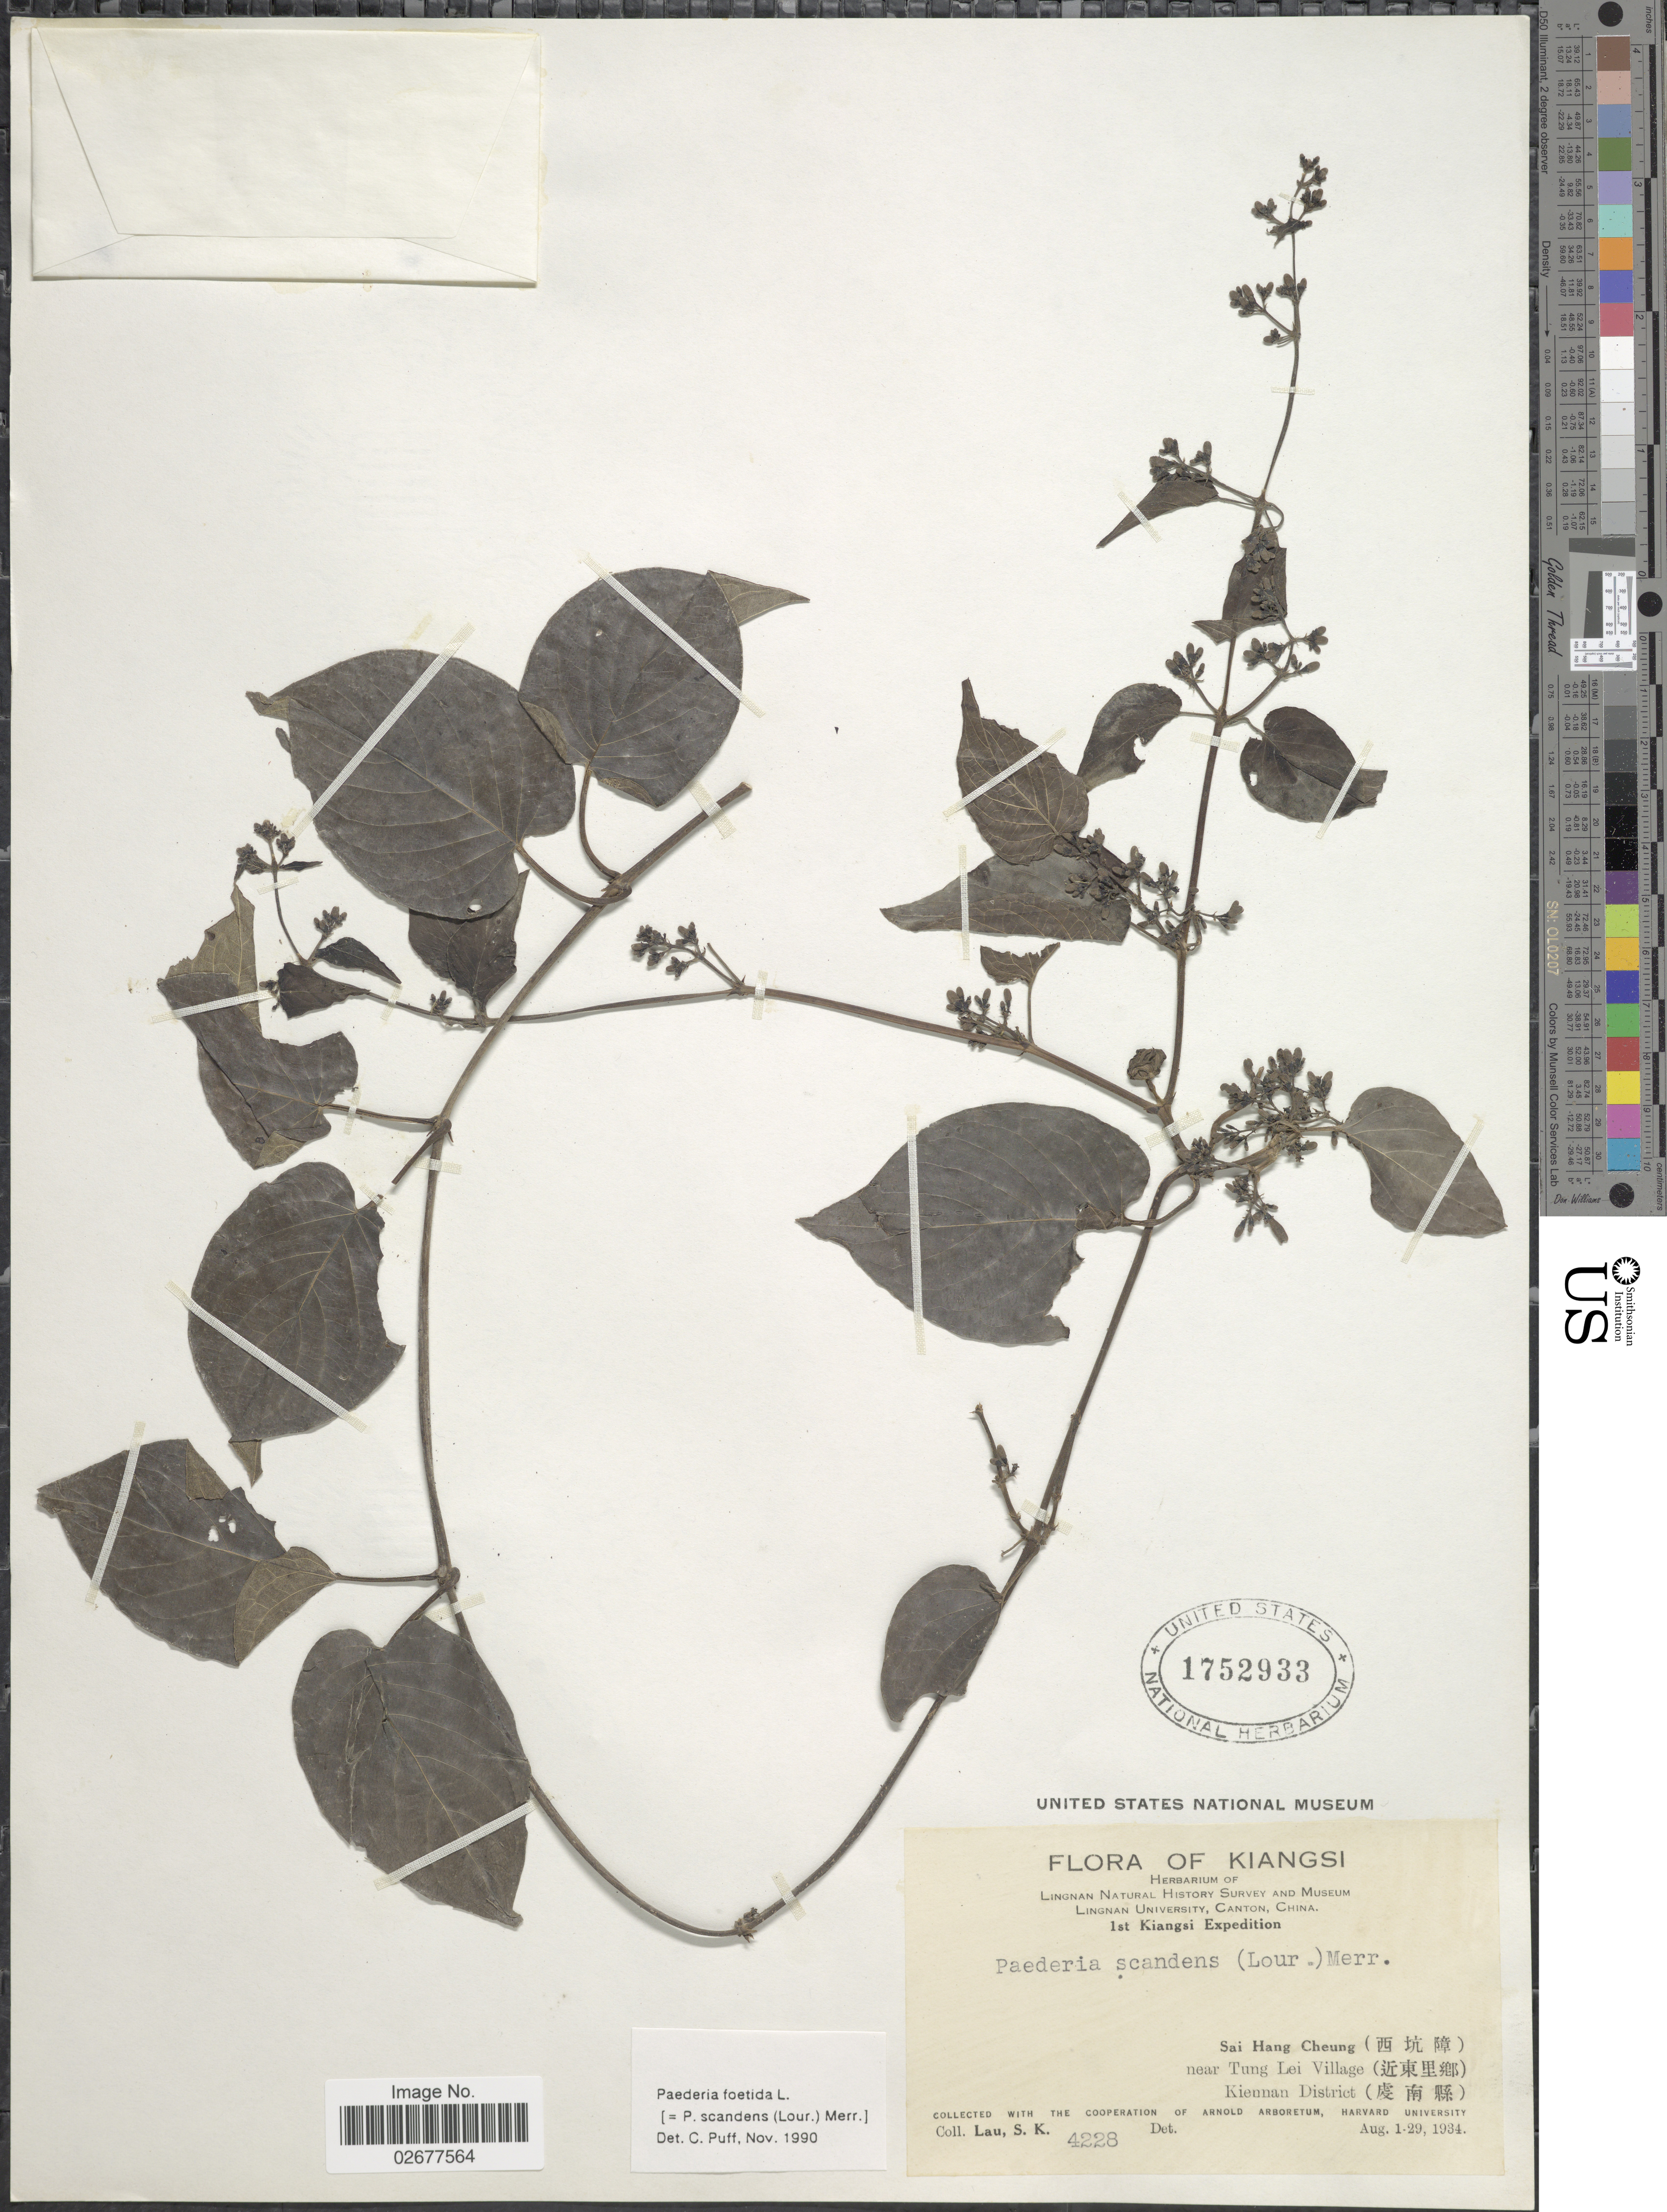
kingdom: Plantae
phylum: Tracheophyta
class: Magnoliopsida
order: Gentianales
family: Rubiaceae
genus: Paederia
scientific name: Paederia foetida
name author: Wall.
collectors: S. K. Lau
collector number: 4228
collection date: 1934-08-01/1934-08-29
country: China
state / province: Jiangxi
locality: Kiangsi. Sai Hang Cheung near Tung Lei Village. Kiennan District.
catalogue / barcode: US 1752933